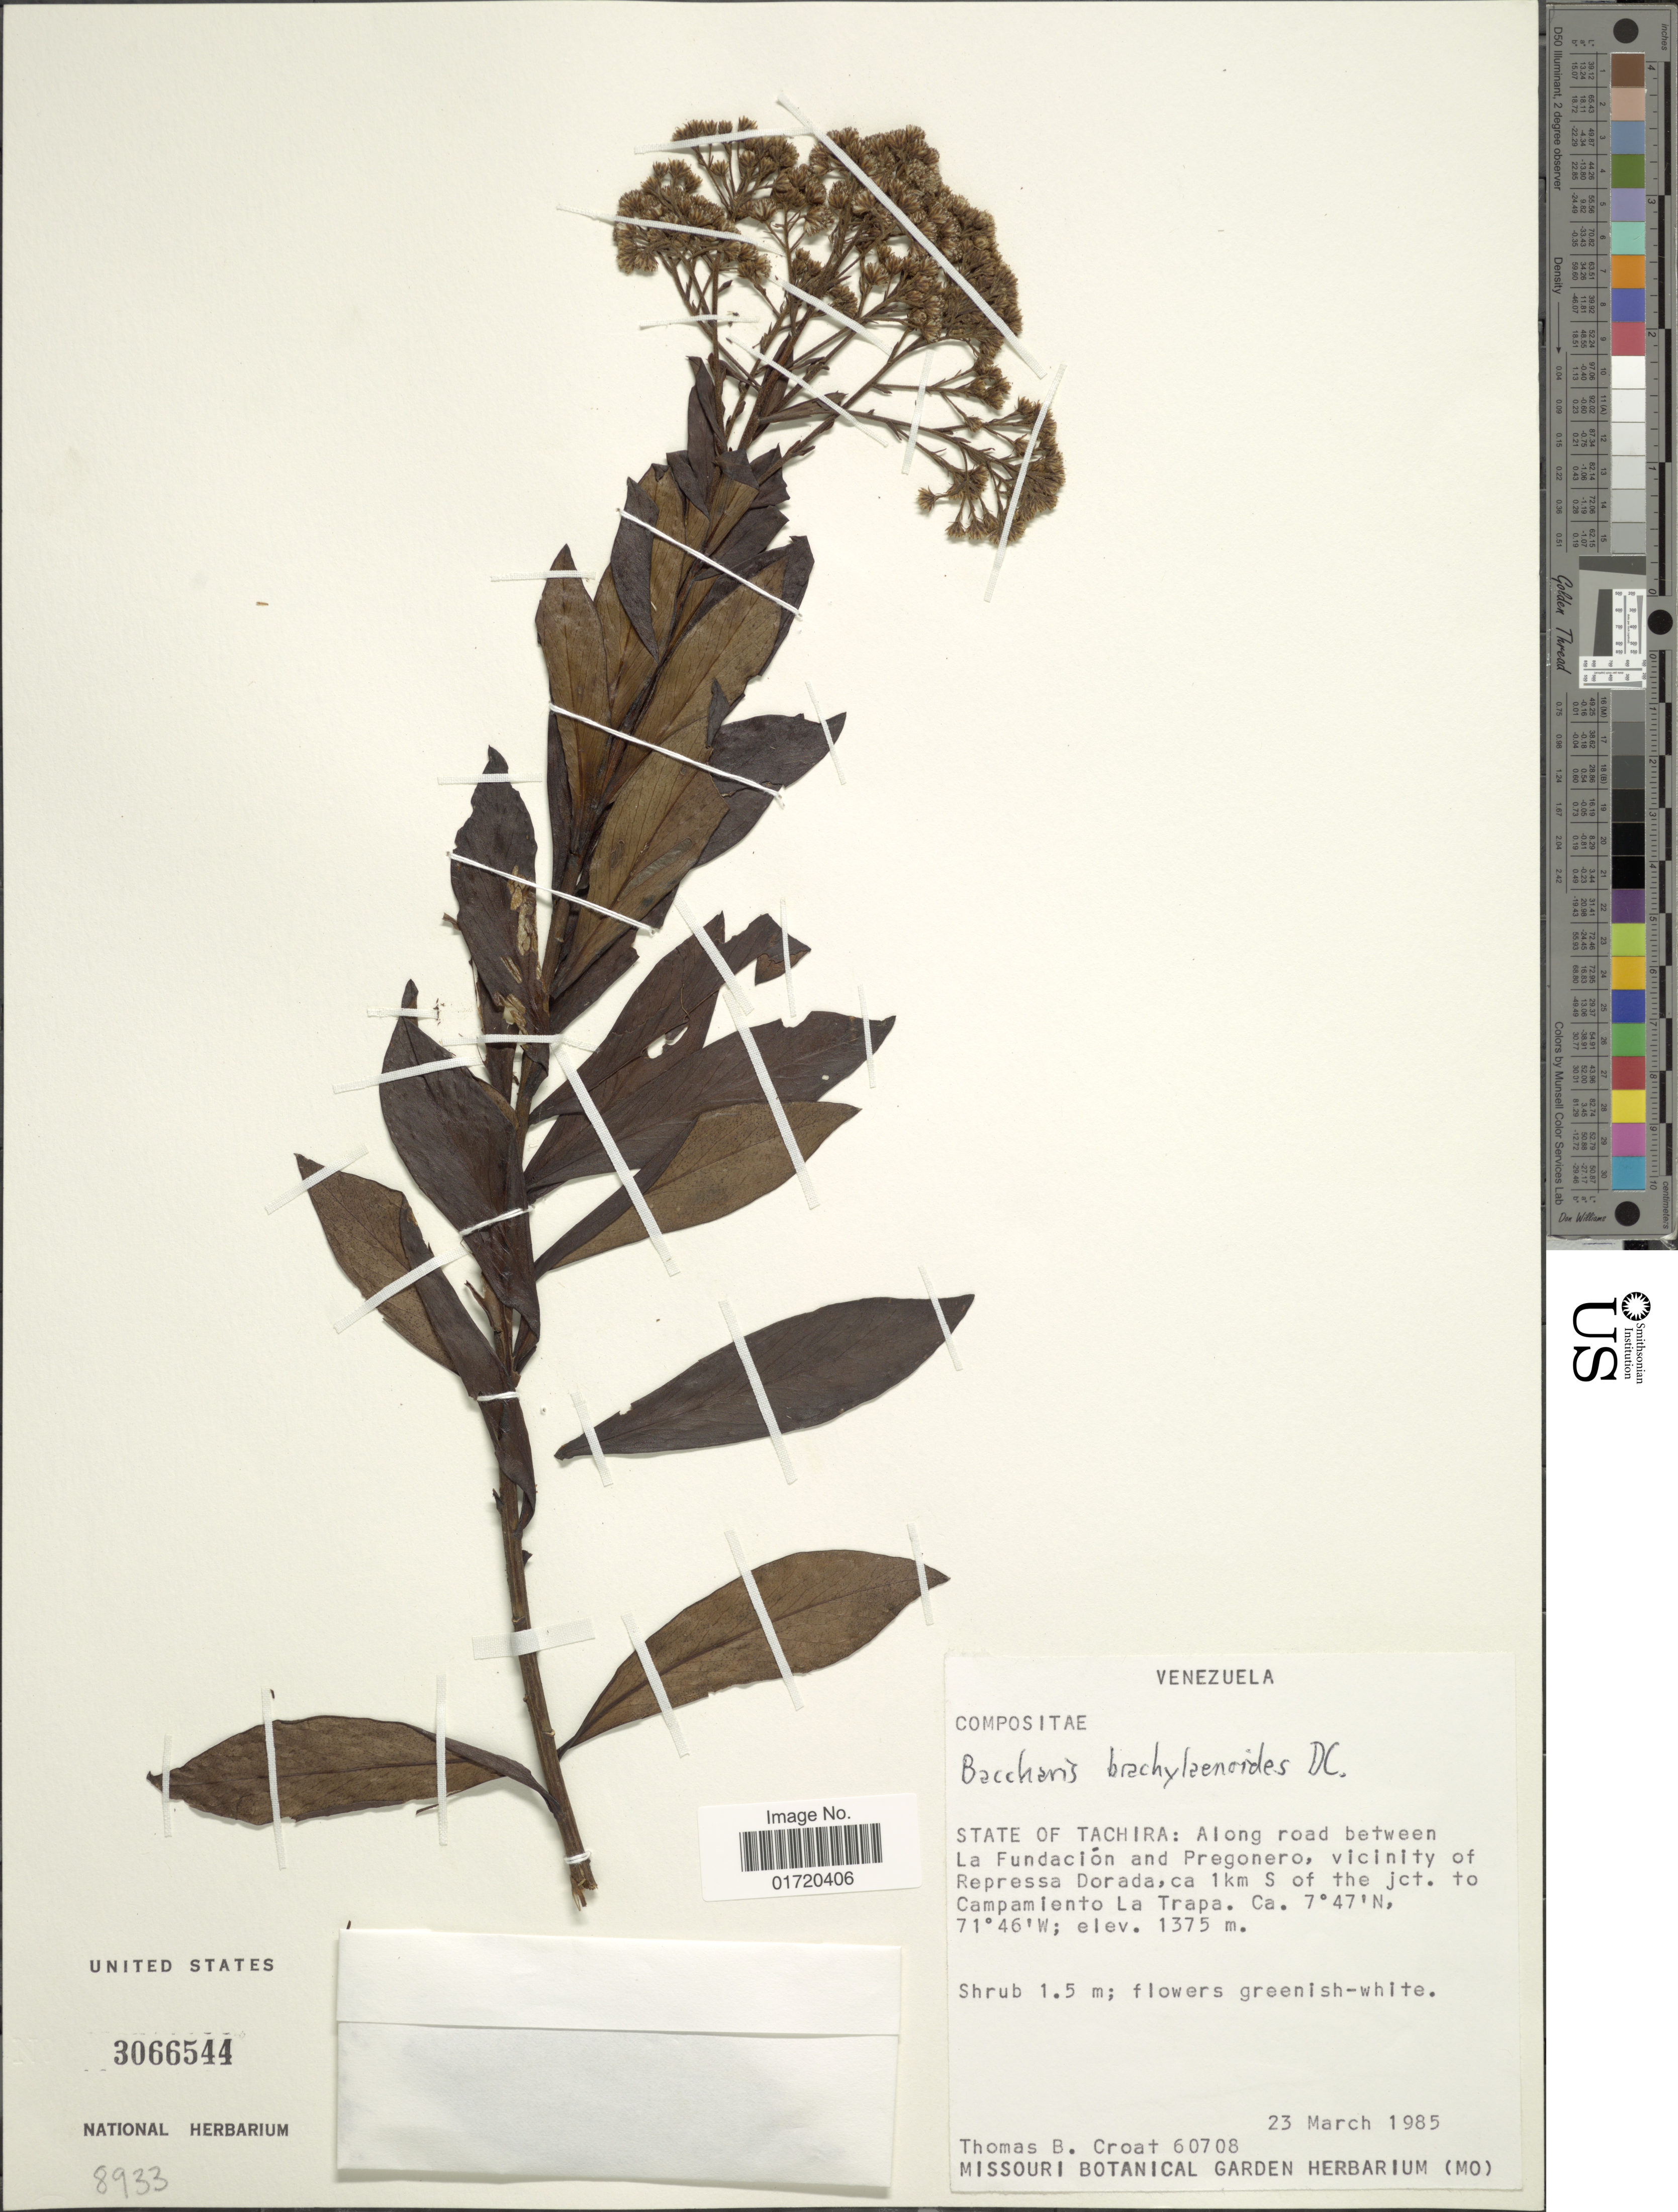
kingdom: Plantae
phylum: Tracheophyta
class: Magnoliopsida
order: Asterales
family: Asteraceae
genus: Baccharis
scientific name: Baccharis brachylaenoides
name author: DC.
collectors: T. B. Croat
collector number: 60708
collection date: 1985-03-23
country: Venezuela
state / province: Tachira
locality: Along road between La Fundacion and Pregonero, vicinity of Repressa Dorada, ca 1 km S of the jct. to Campamiento La Trapa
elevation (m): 1375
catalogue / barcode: US 3066544